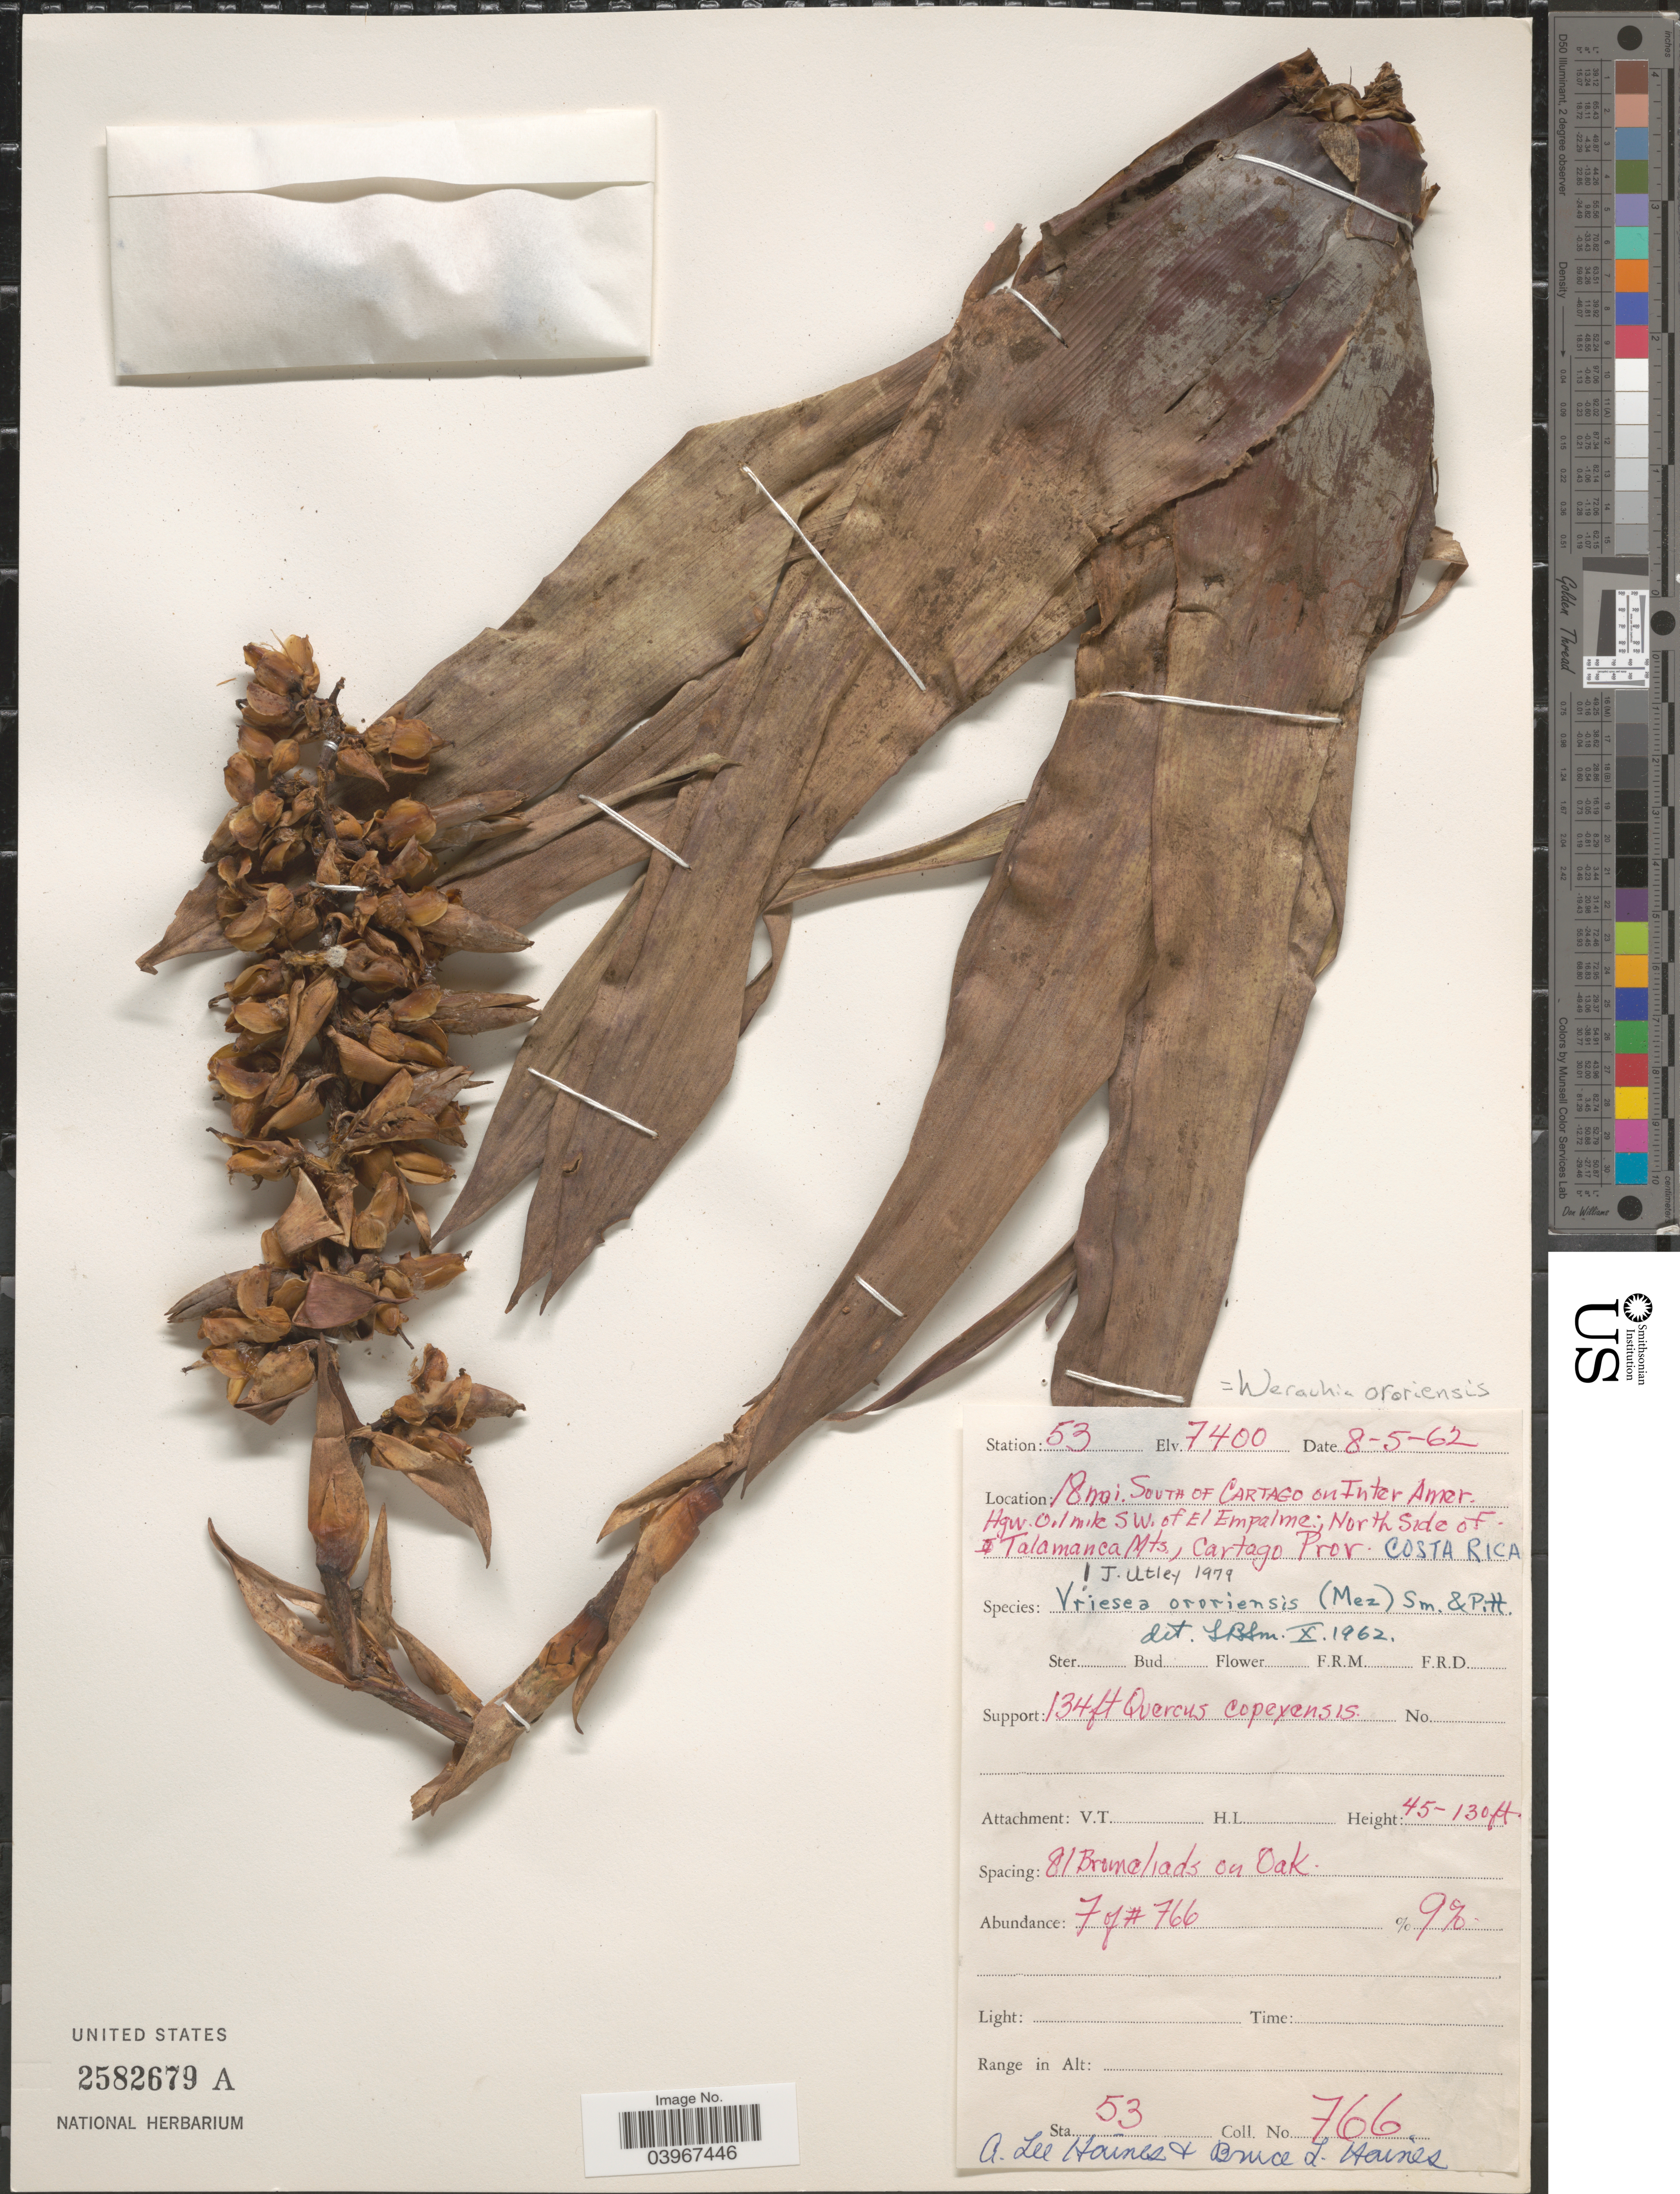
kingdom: Plantae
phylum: Tracheophyta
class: Liliopsida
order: Poales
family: Bromeliaceae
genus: Werauhia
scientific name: Werauhia ororiensis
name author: (Mez) J.R. Grant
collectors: A. L. Haines & B. L. Haines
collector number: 766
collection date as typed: Transcribed d/m/y: 8/5/62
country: Costa Rica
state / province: Cartago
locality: Station 53. 18 mi. South of Cartago on Inter-Amer Hgw. 0.1 mile SW. of El Empalme; North Side of Talamanca Mts.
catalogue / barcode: US 2582679A